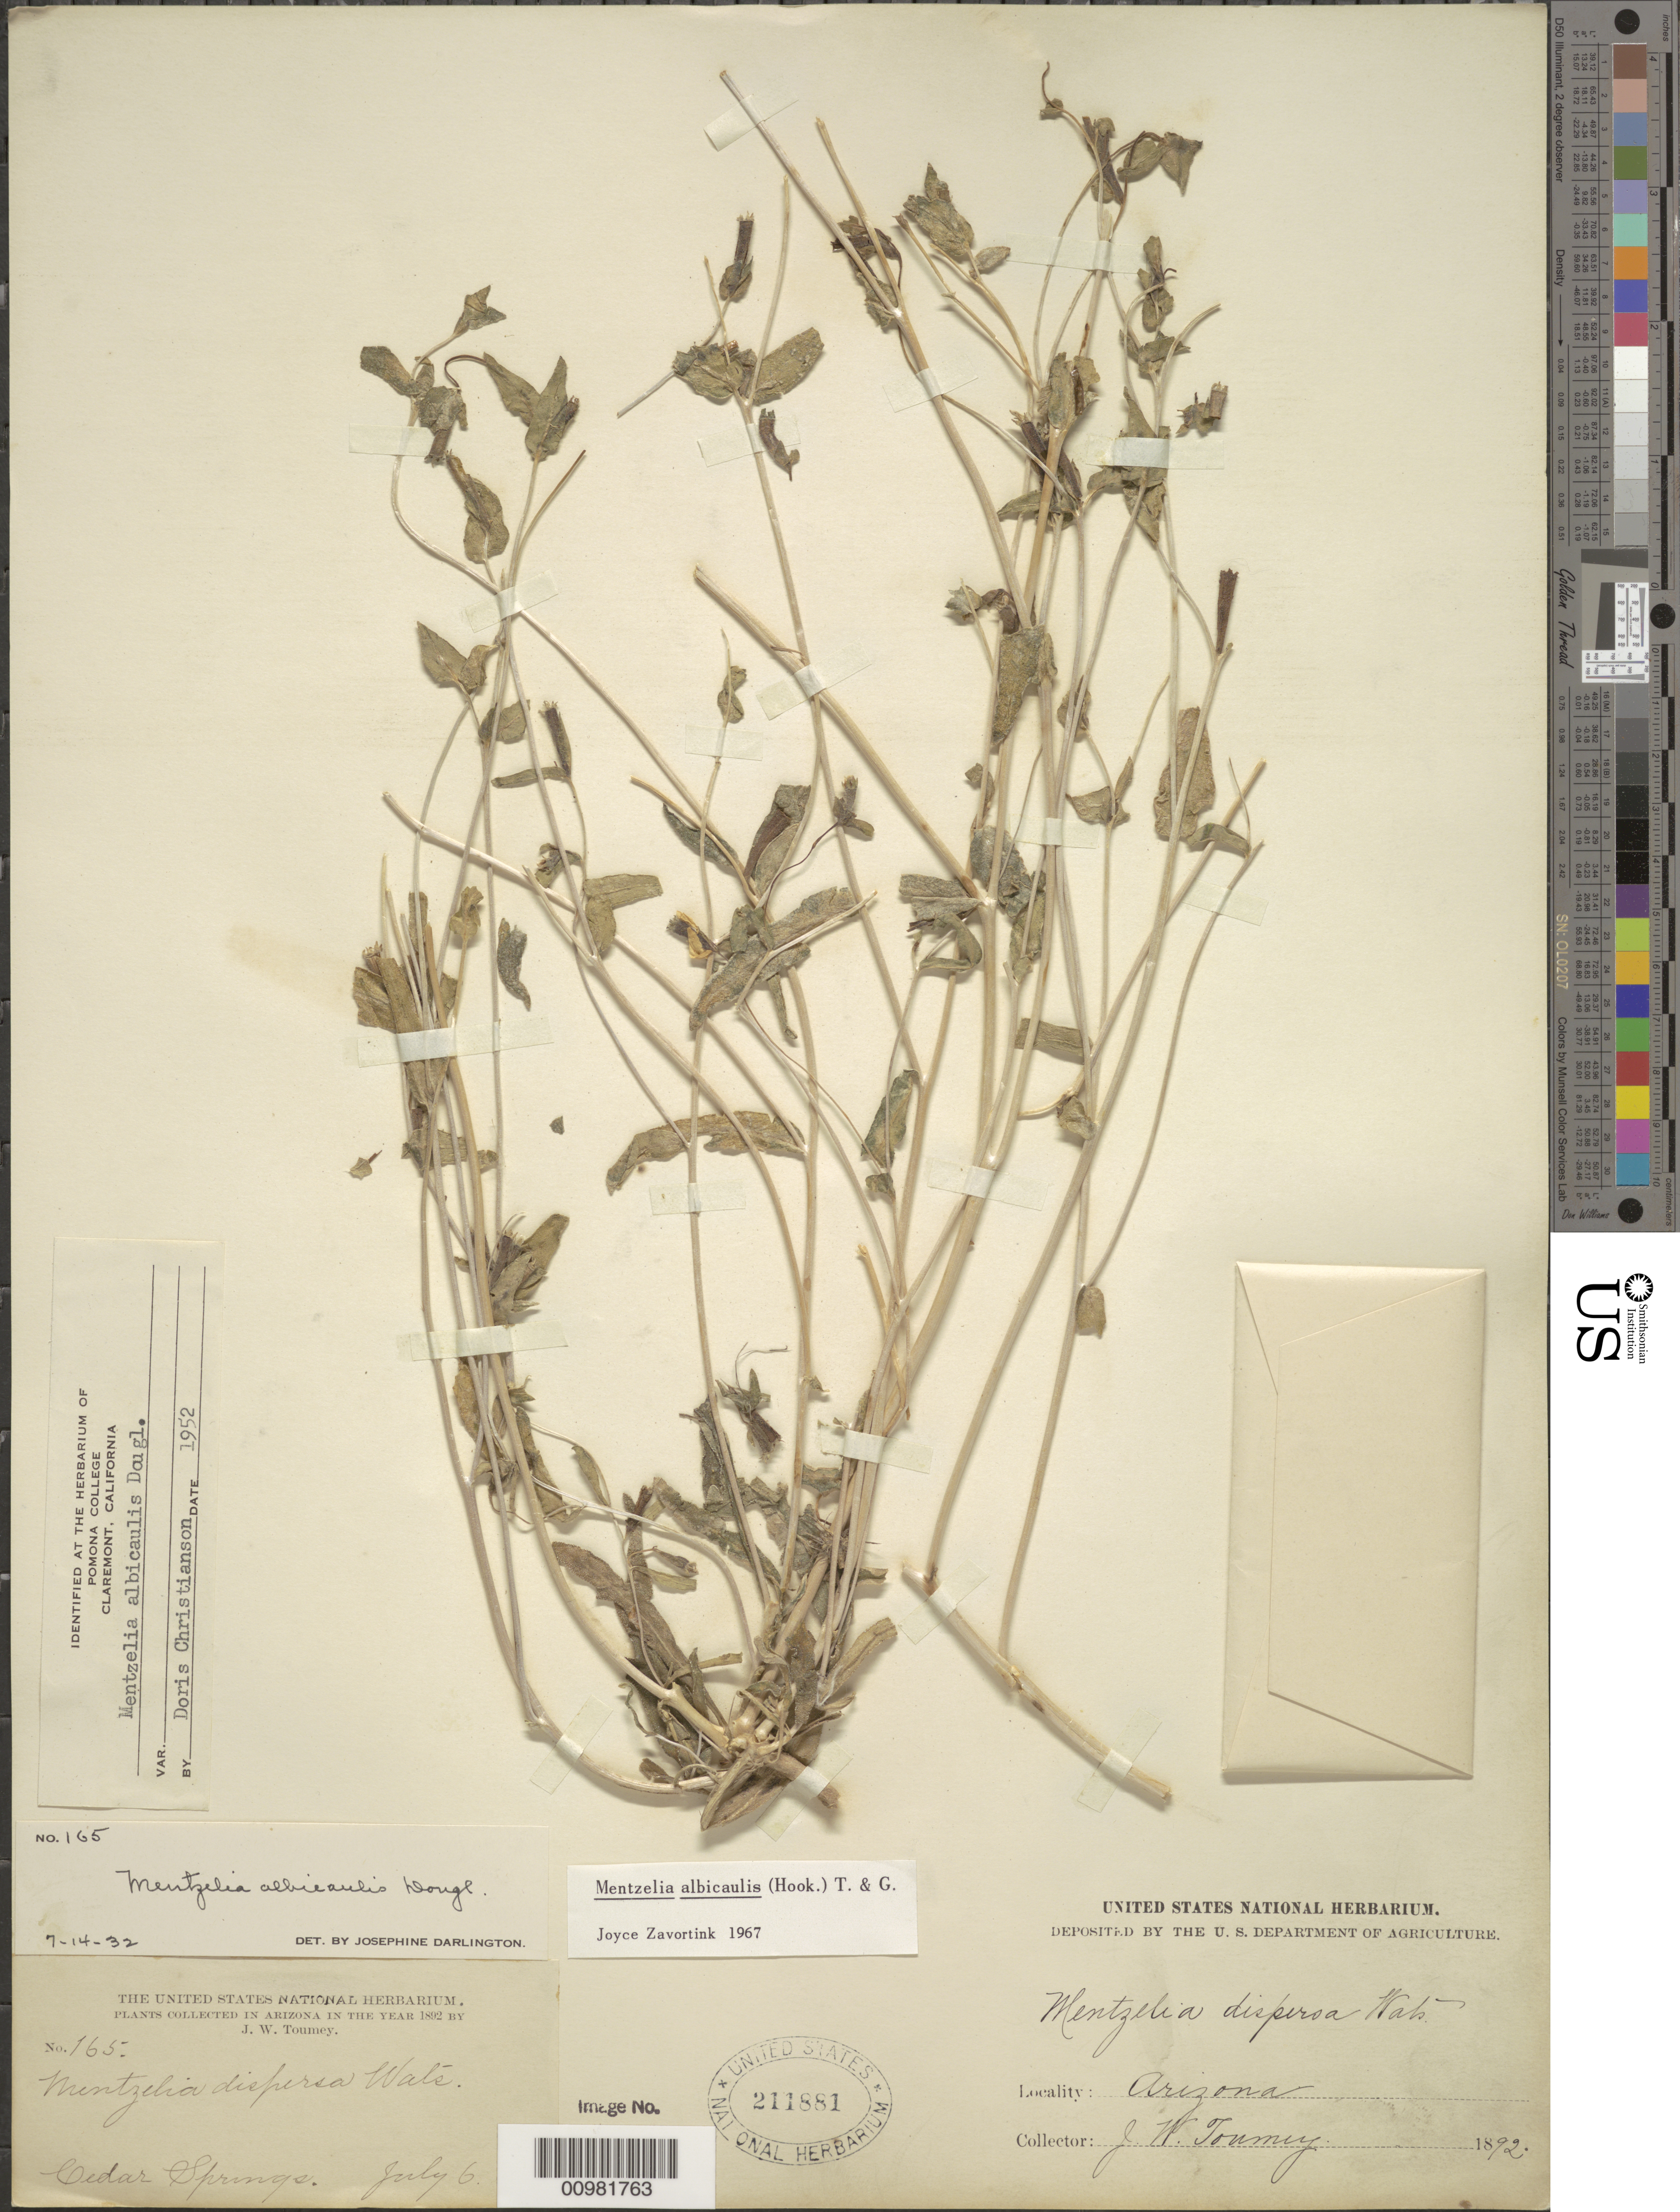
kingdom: Plantae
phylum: Tracheophyta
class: Magnoliopsida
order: Cornales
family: Loasaceae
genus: Mentzelia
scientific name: Mentzelia albicaulis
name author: (Douglas ex Hook.) Douglas ex Torr. & A. Gray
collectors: J. W. Toumey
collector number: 165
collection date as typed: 06 Jul 1892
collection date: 1892-07-06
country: United States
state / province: Arizona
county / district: Navajo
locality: Cedar Springs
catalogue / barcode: US 211881